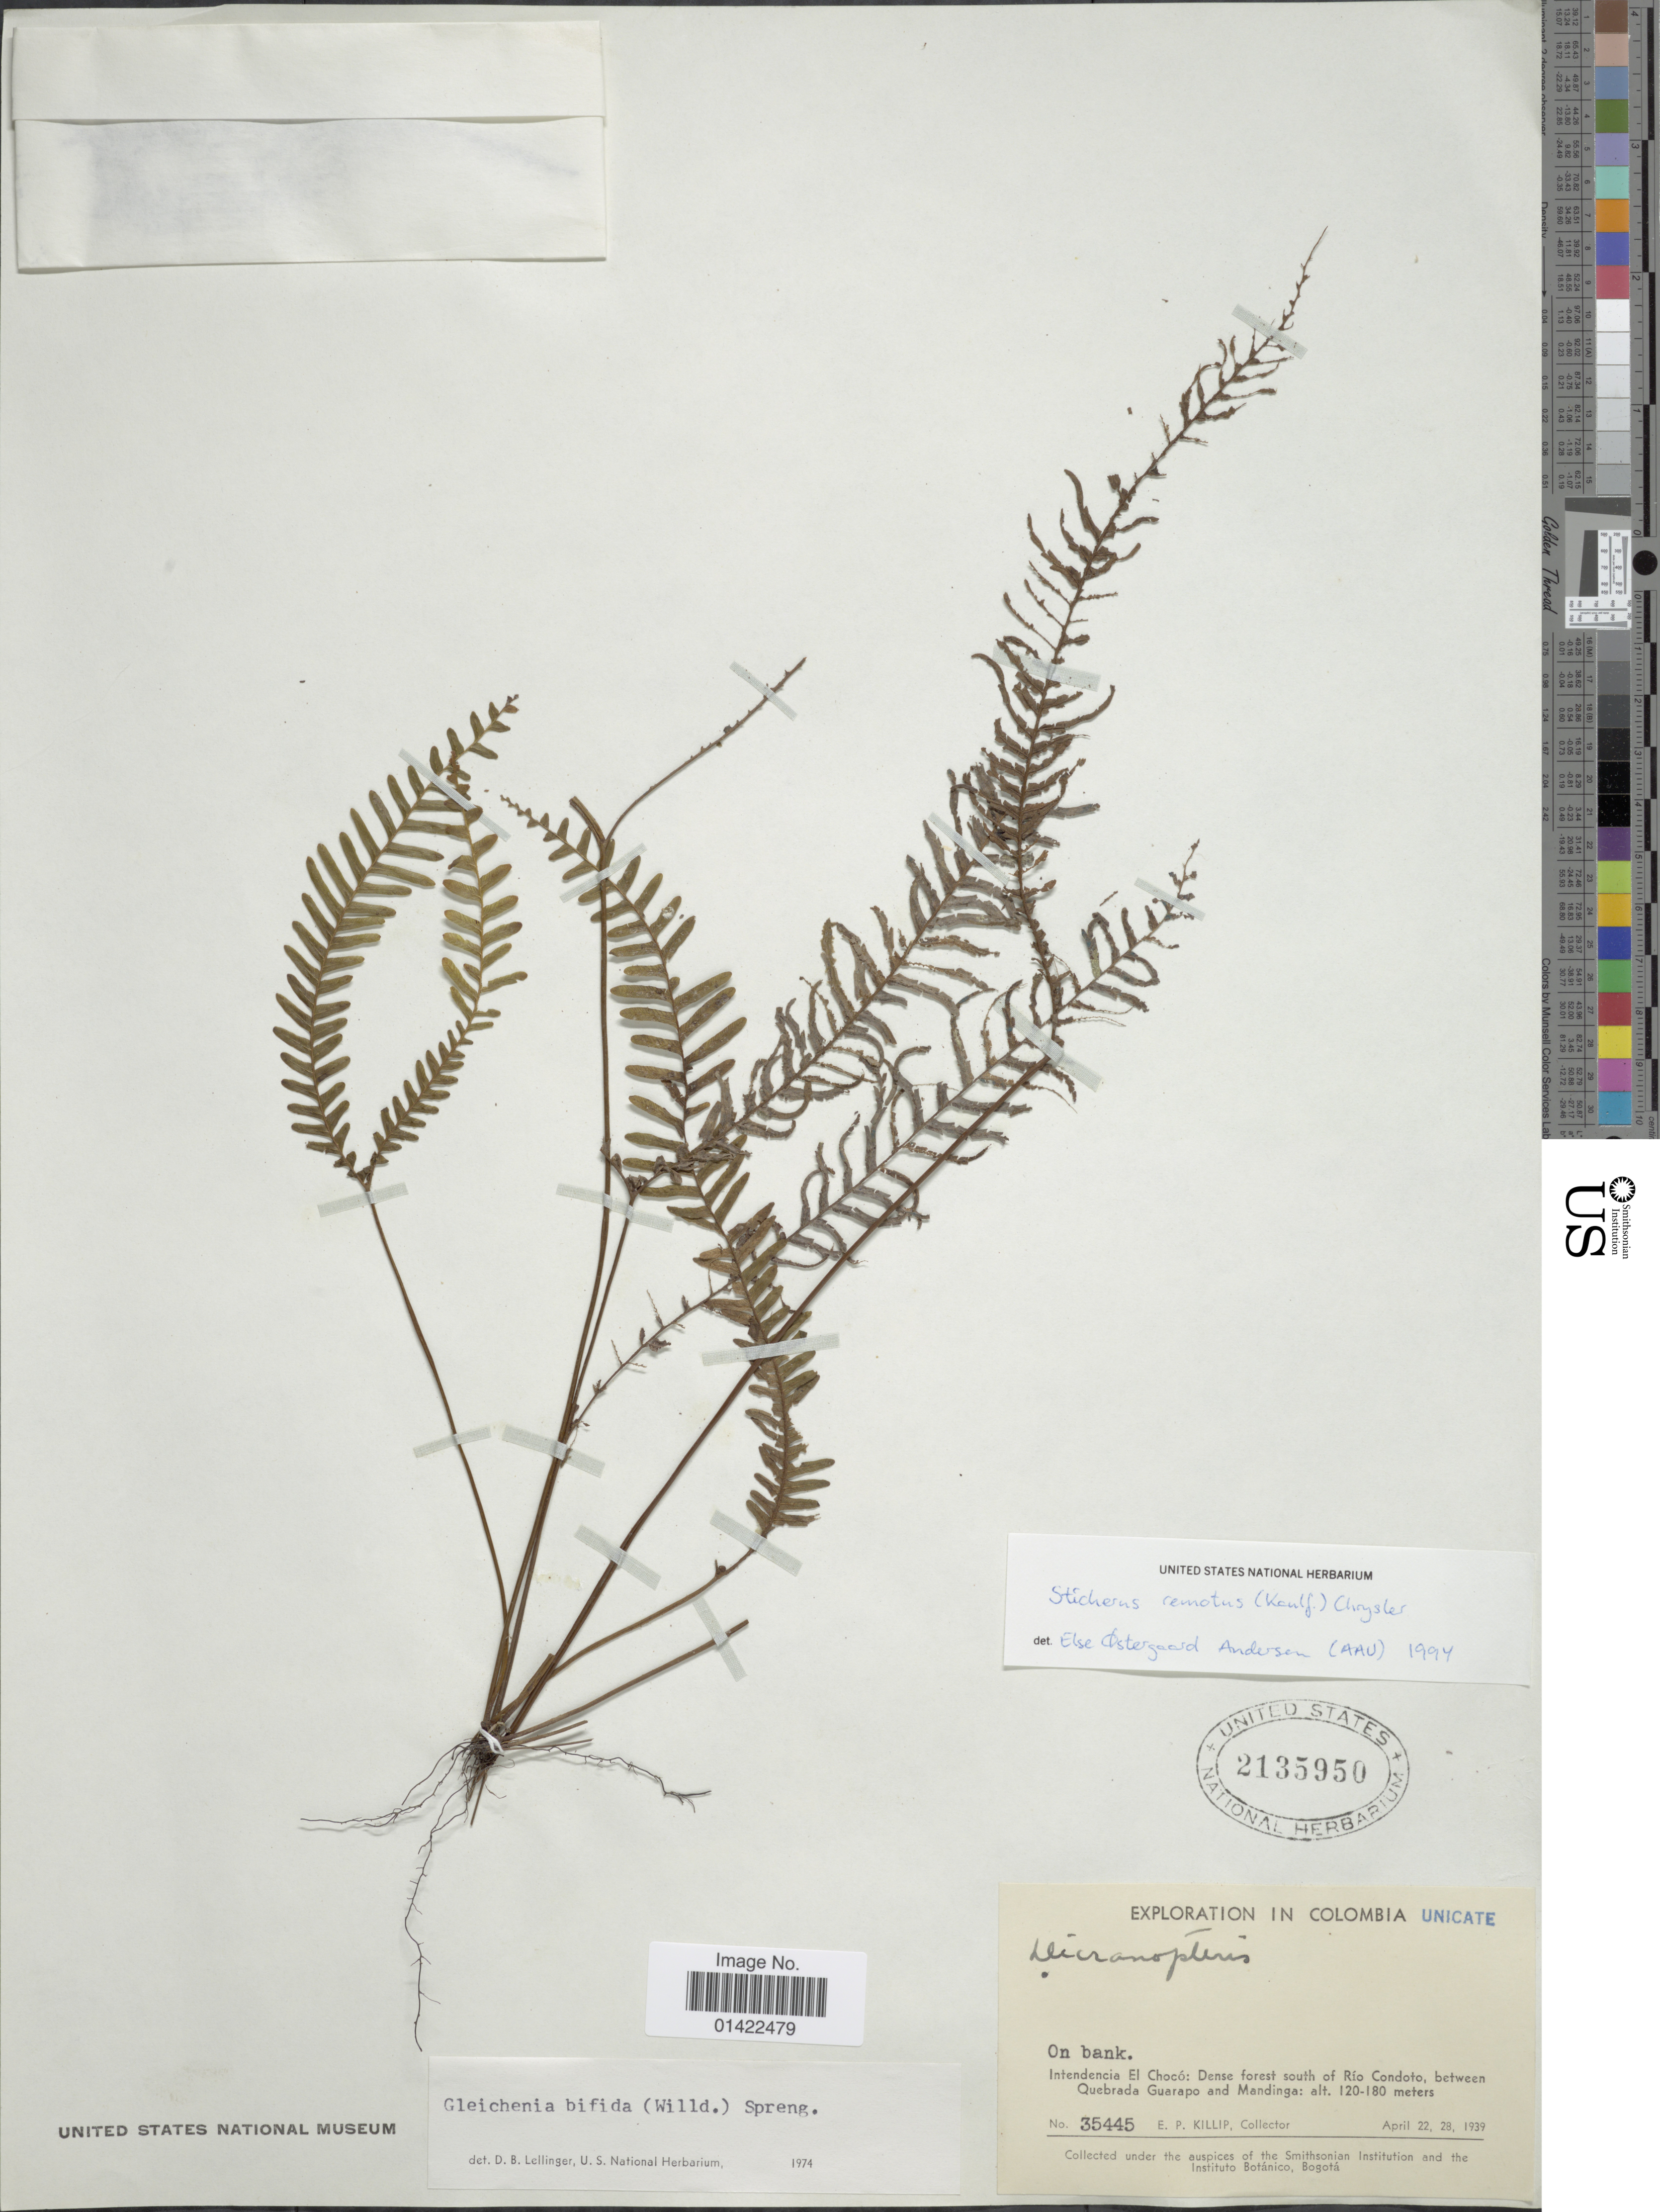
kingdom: Plantae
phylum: Tracheophyta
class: Polypodiopsida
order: Gleicheniales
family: Gleicheniaceae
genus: Sticherus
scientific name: Sticherus remotus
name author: (Kaulf.) Chrysler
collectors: E. P. Killip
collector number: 35445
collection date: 1939-04-22/1939-04-28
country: Colombia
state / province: Chocó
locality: Intendencia El Chocó: Dense forest south of Río Condoto, between Quebrada Guarapo and Mandinga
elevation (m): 120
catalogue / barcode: US 2135950